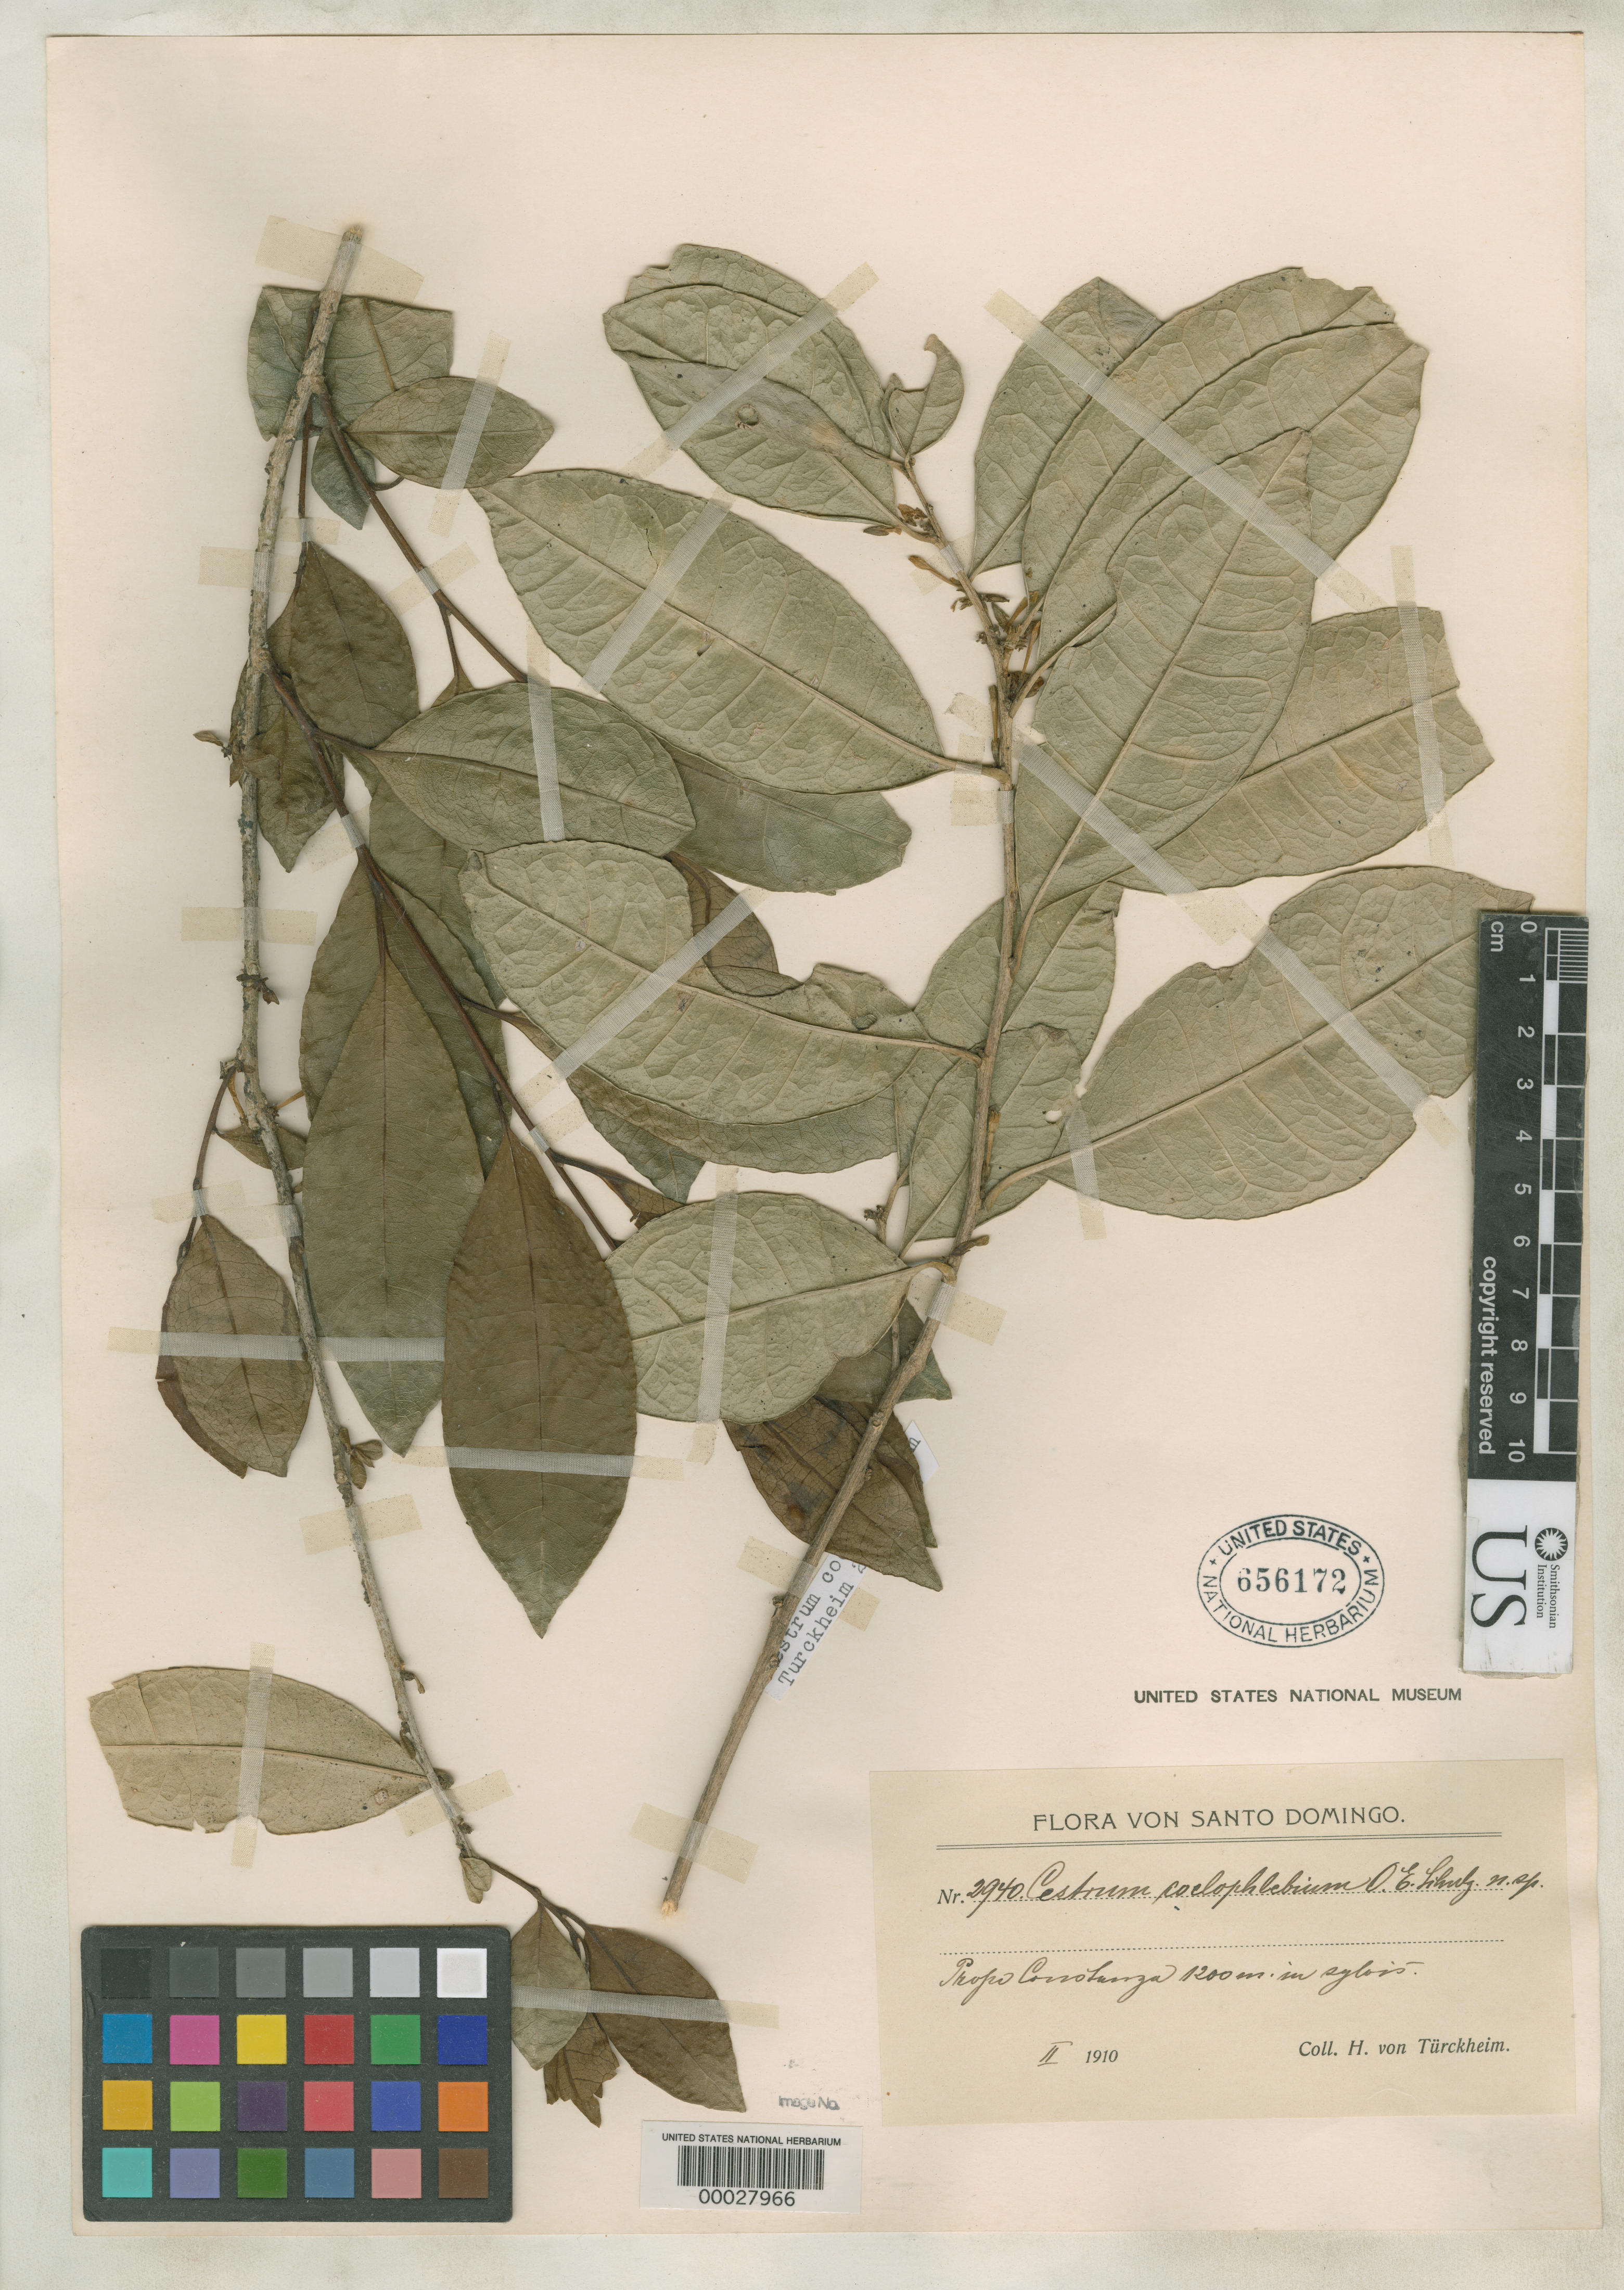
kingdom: Plantae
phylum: Tracheophyta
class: Magnoliopsida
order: Solanales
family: Solanaceae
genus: Cestrum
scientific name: Cestrum coelophlebium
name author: O.E. Schulz in Urb.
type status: Syntype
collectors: H. von Türckheim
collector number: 2940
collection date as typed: Feb 1910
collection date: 1910-02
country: Dominican Republic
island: Hispaniola Island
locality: Constanza.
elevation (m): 1200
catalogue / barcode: US 656172